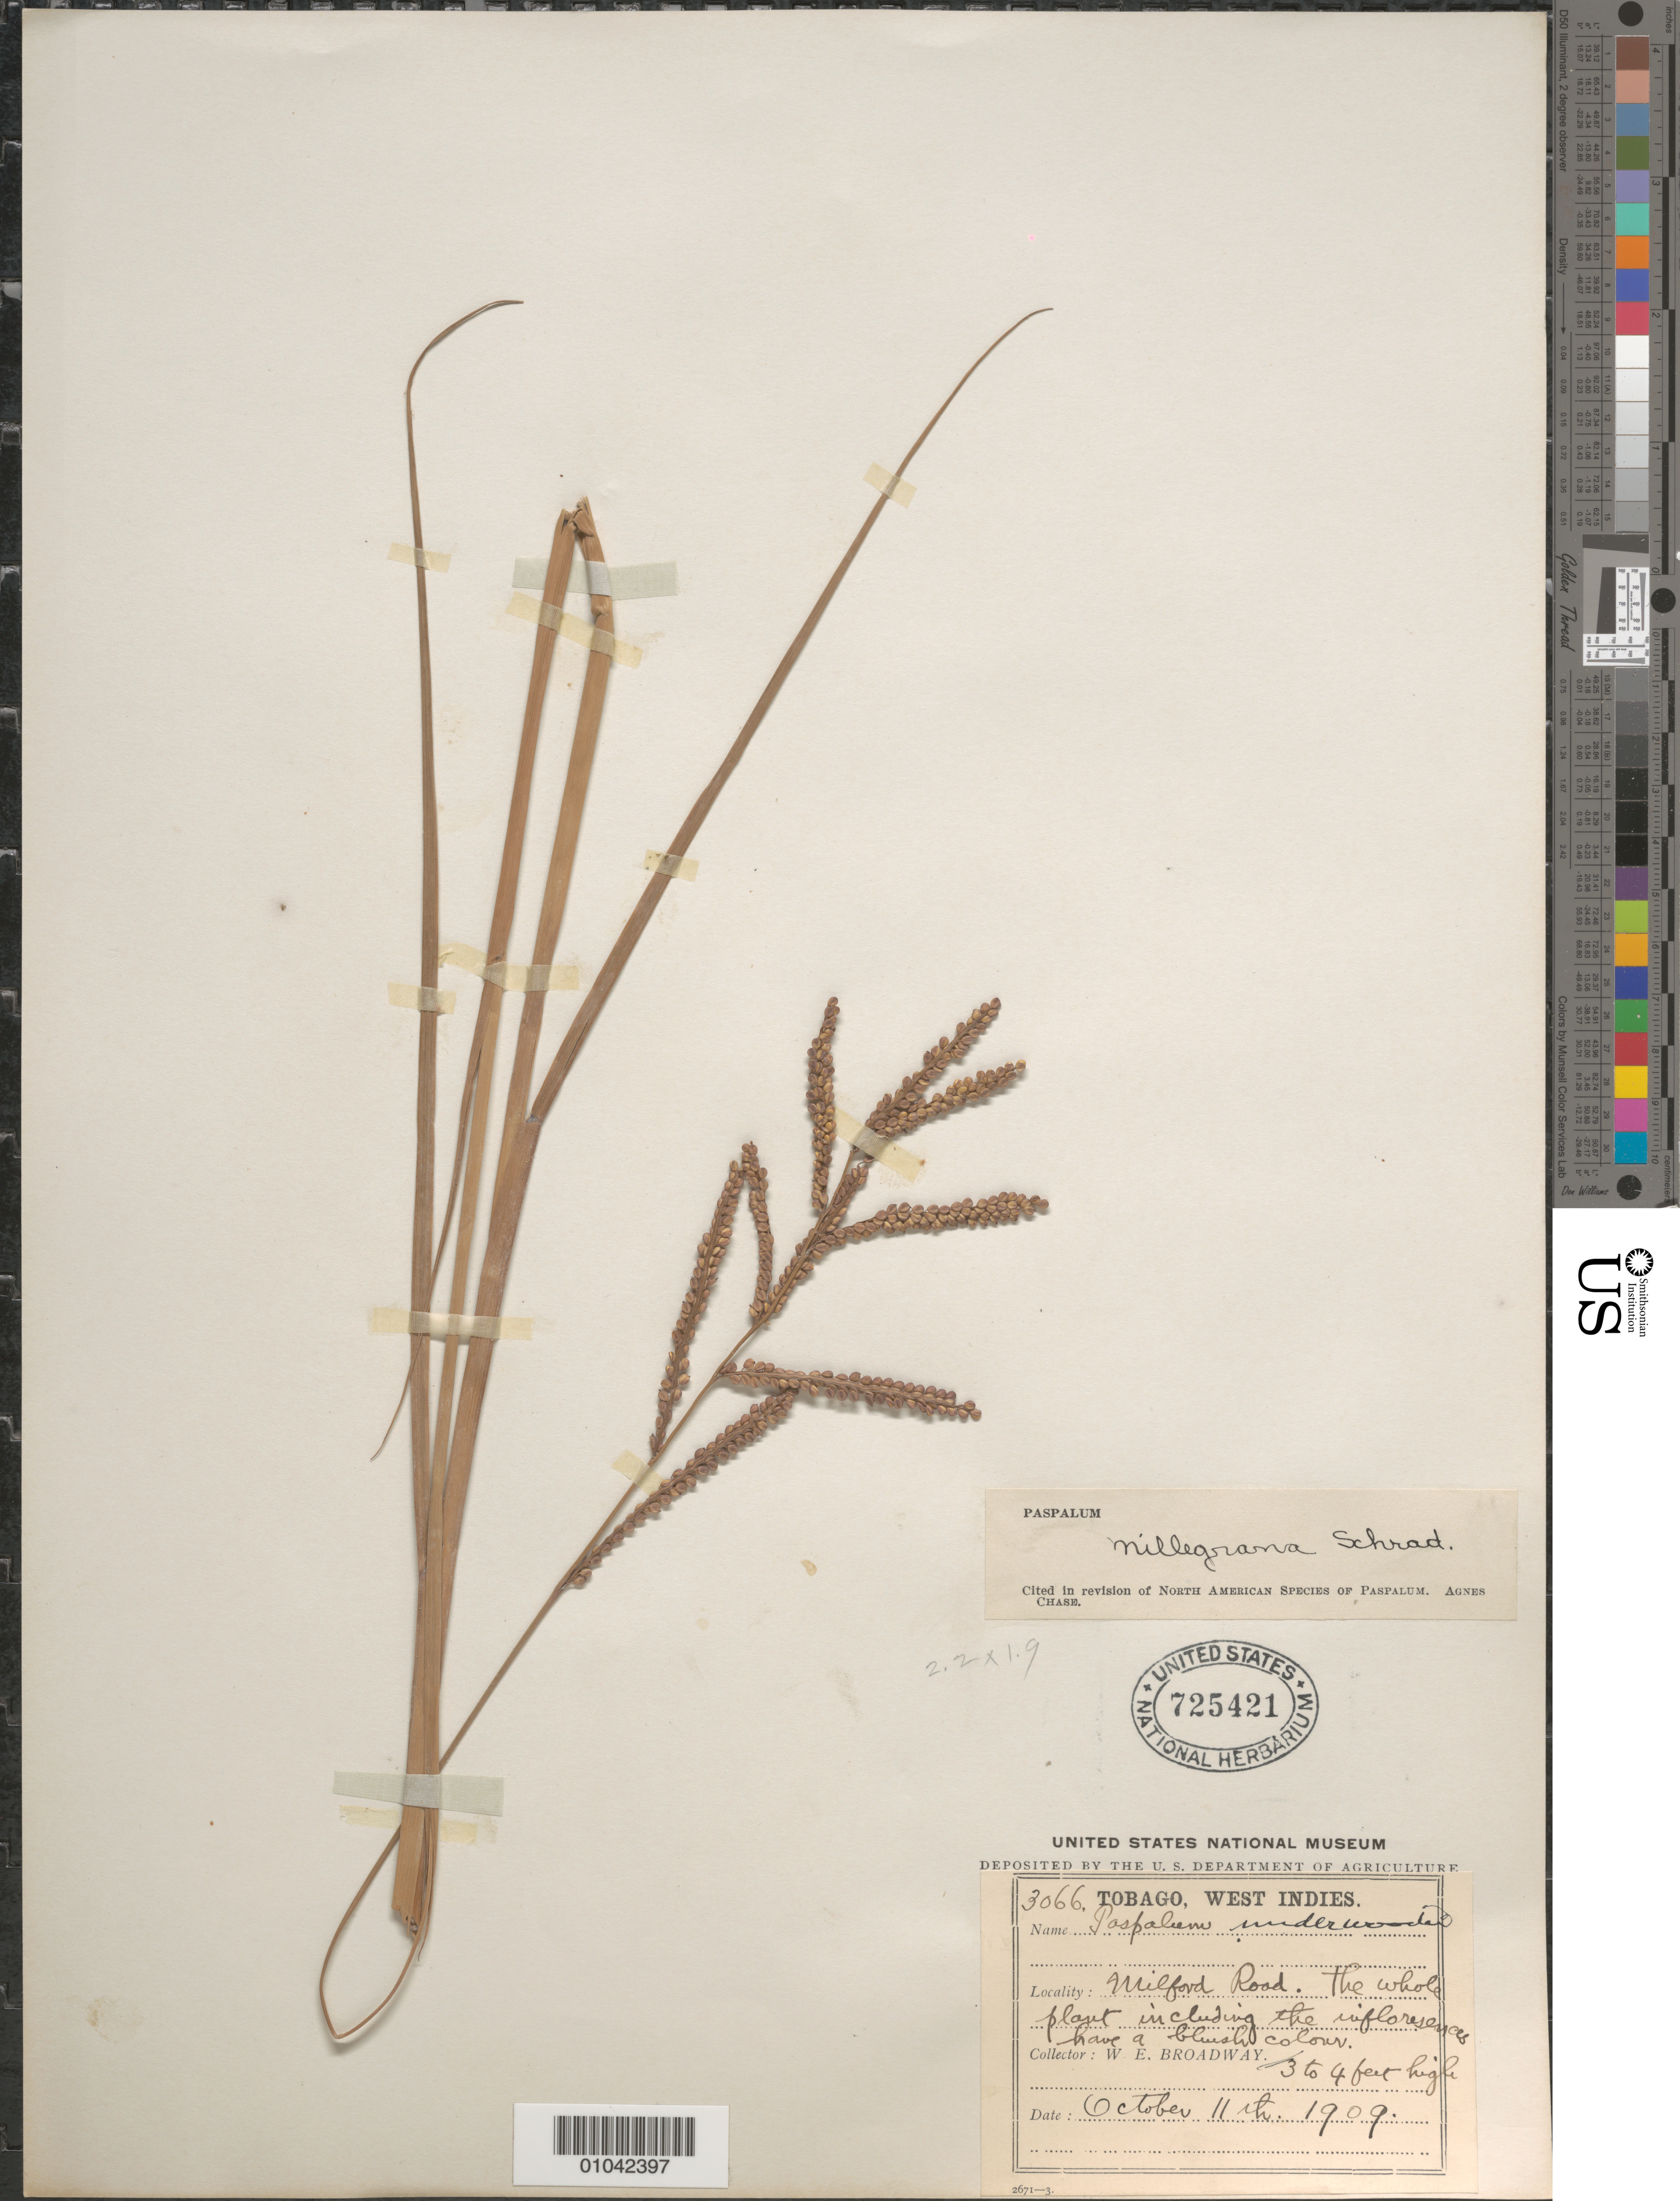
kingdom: Plantae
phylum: Tracheophyta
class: Liliopsida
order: Poales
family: Poaceae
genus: Paspalum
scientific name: Paspalum millegrana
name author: Schrad.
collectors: W. E. Broadway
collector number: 3066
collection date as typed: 11 Oct 1909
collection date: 1909-10-11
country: Trinidad and Tobago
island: Tobago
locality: Millford Road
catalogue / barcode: US 725421